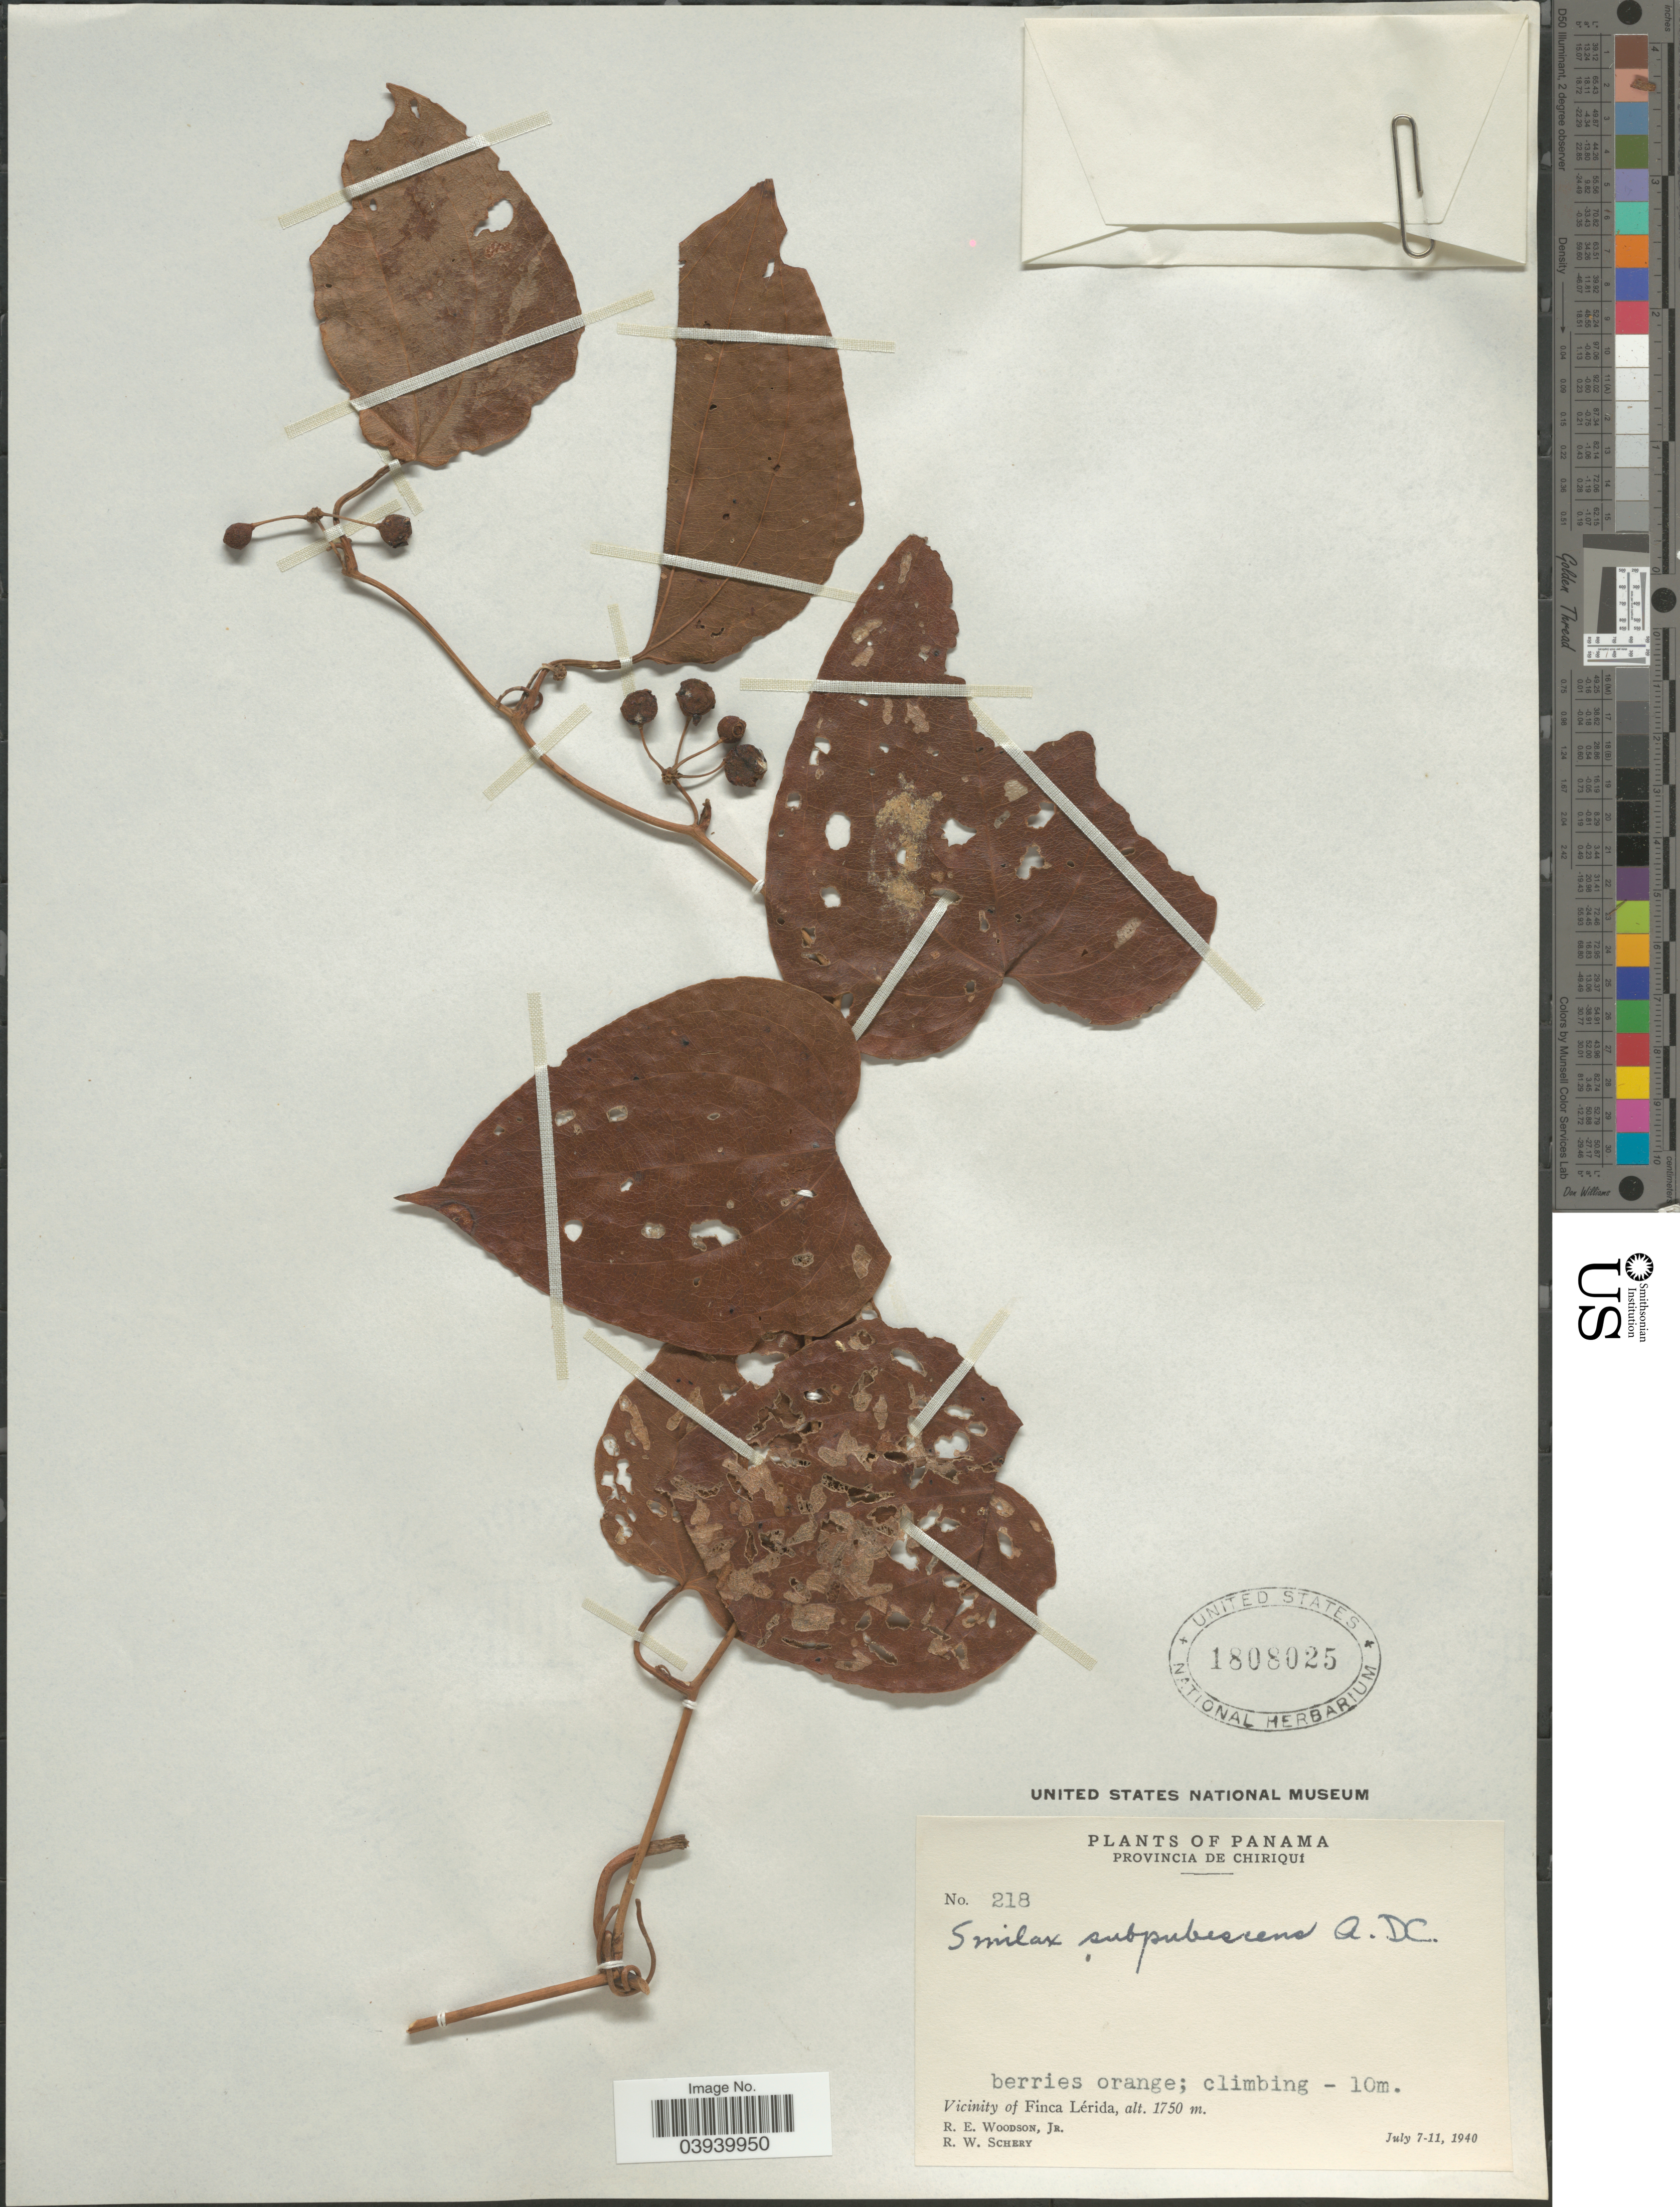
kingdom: Plantae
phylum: Tracheophyta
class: Liliopsida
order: Liliales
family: Smilacaceae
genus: Smilax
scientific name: Smilax subpubescens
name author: A. DC.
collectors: R. E. Woodson & R. W. Schery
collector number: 218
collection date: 1940-07-07/1940-07-11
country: Panama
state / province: Chiriqui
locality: Vicinity of Lérida to Peña Blanca.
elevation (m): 1750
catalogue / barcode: US 1808025